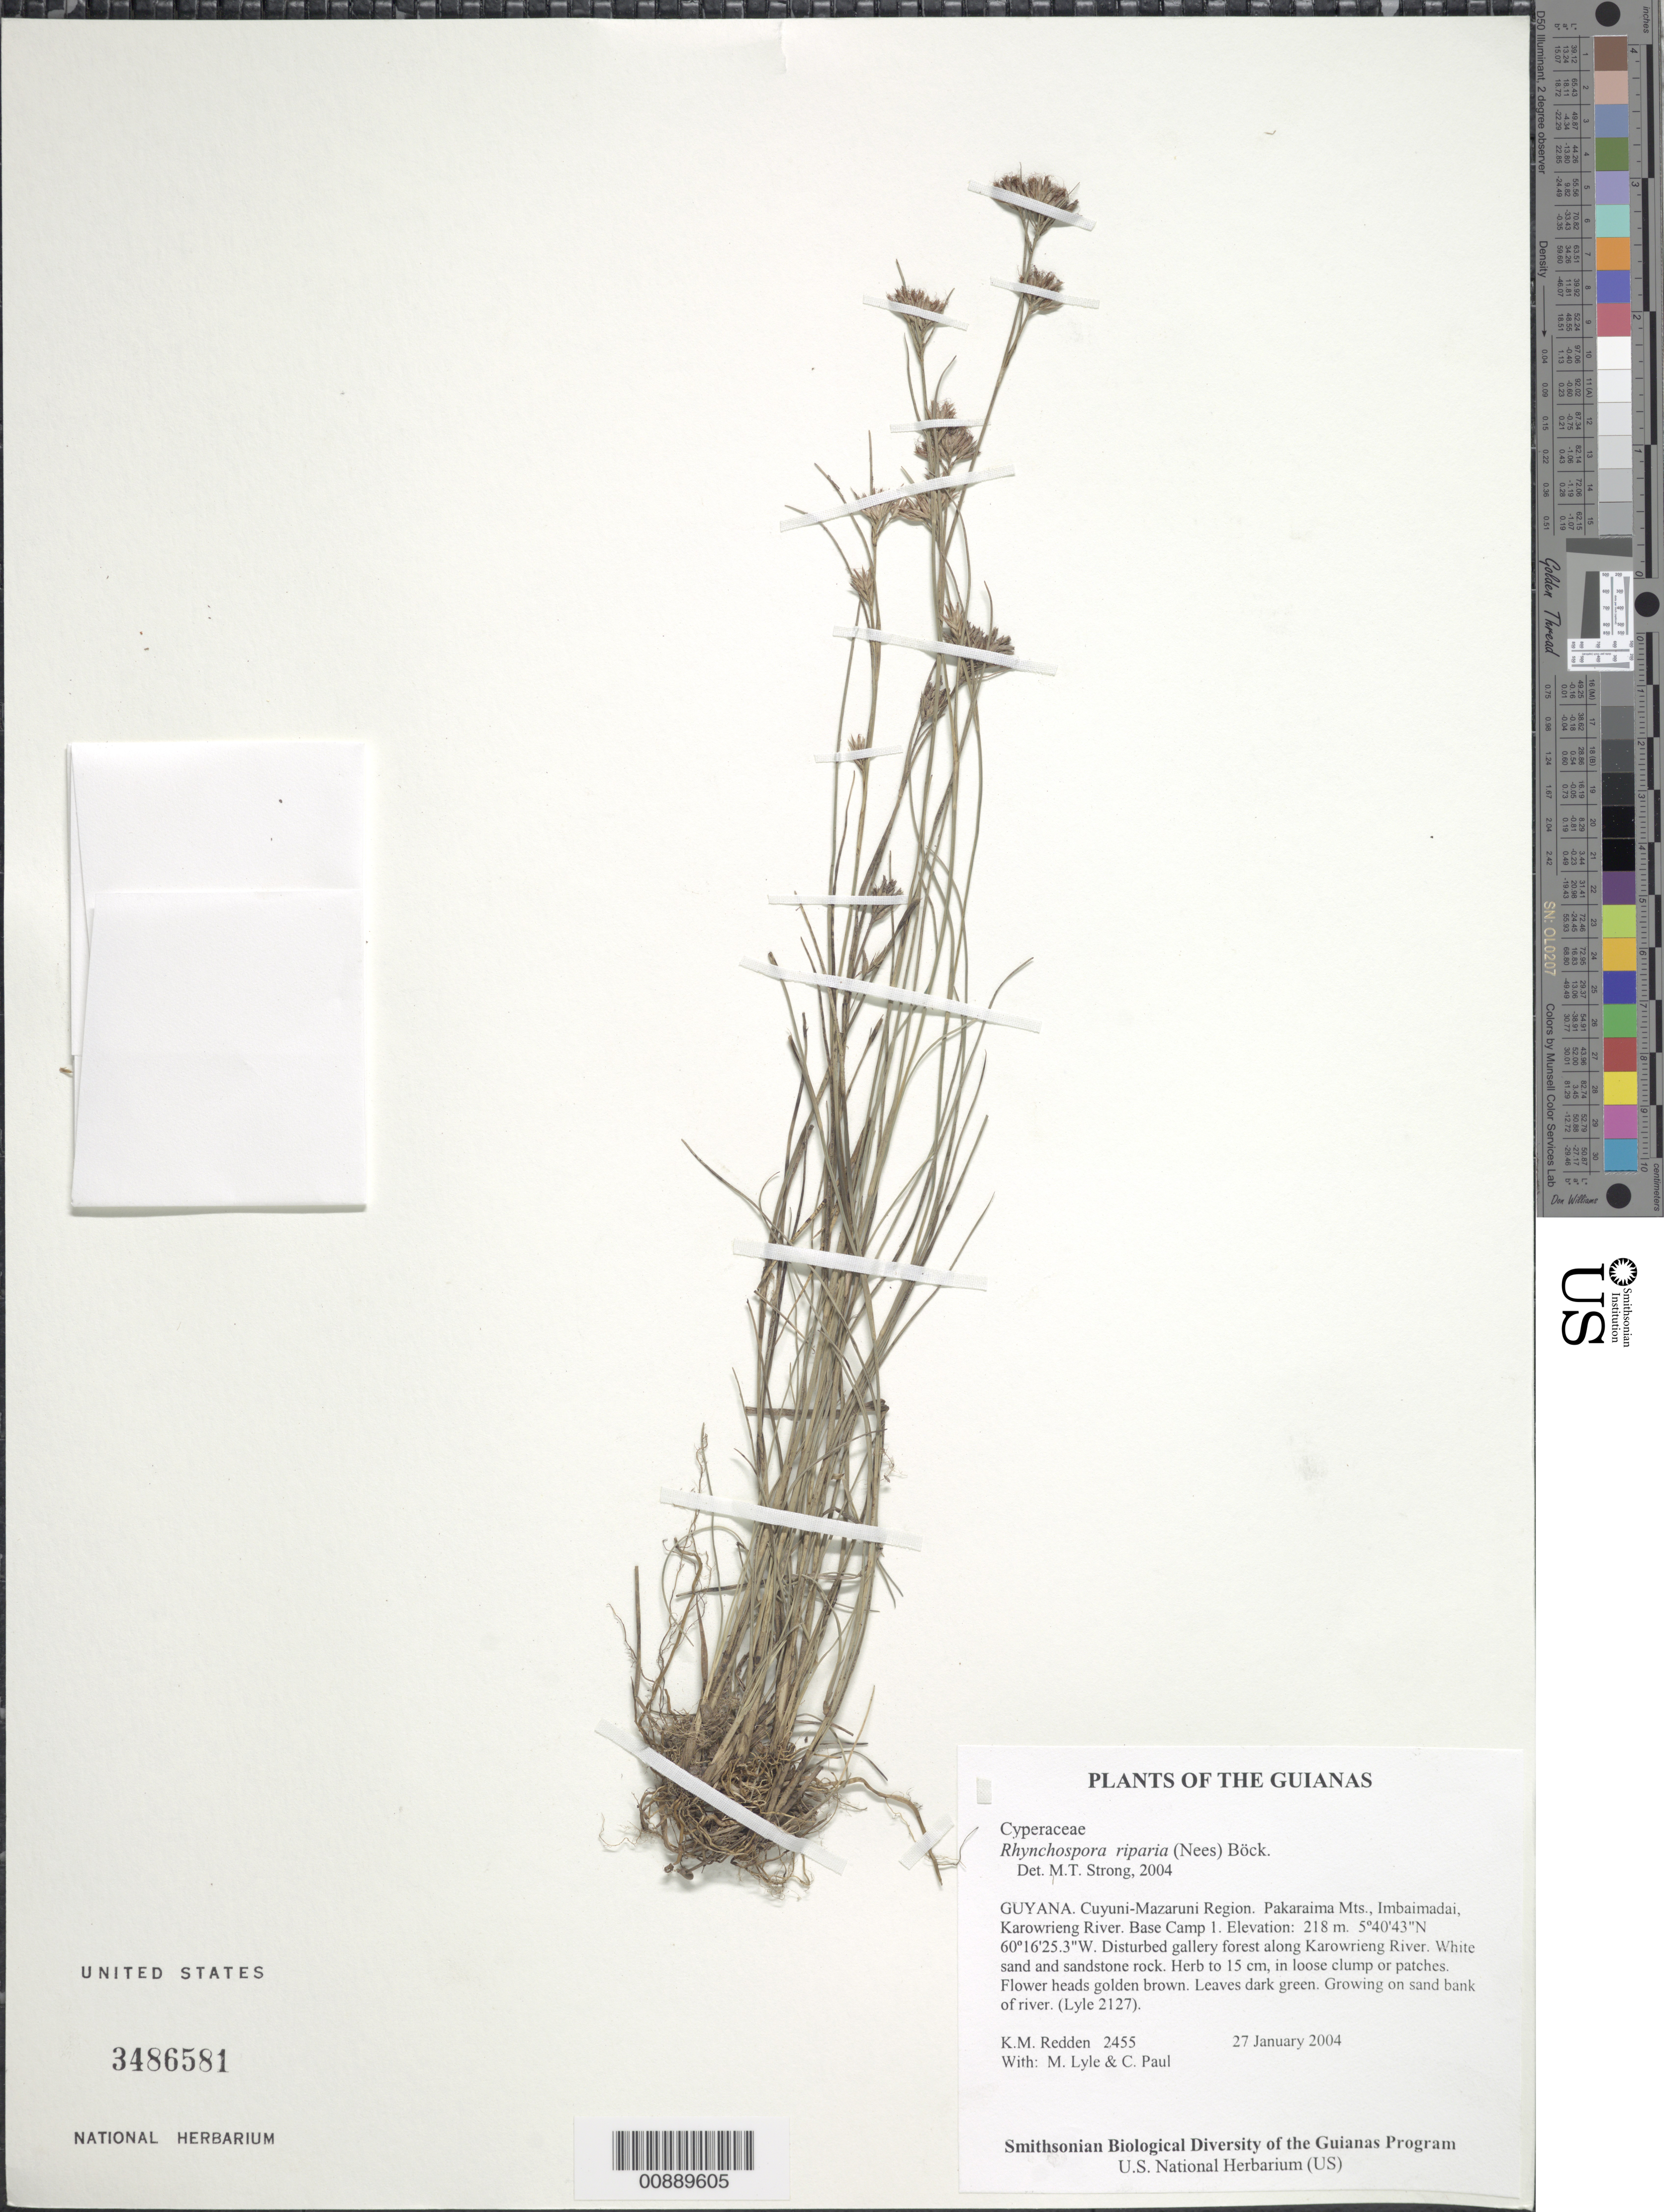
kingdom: Plantae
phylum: Tracheophyta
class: Liliopsida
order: Poales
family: Cyperaceae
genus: Rhynchospora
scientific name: Rhynchospora riparia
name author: (Nees) Boeckeler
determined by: Strong, M. T., (US), Smithsonian Institution - National Museum of Natural History (UNITED STATES)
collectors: K. M. Redden, M. Lyle & C. Paul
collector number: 2455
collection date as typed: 27 January 2004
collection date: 2004-01-27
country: Guyana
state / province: Cuyuni-Mazaruni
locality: Pakaraima Mts., Imbaimadai, Karowrieng River. Base Camp 1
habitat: Disturbed gallery forest along Karowrieng River. White sand and sandstone rock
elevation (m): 218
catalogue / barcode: US 3486581